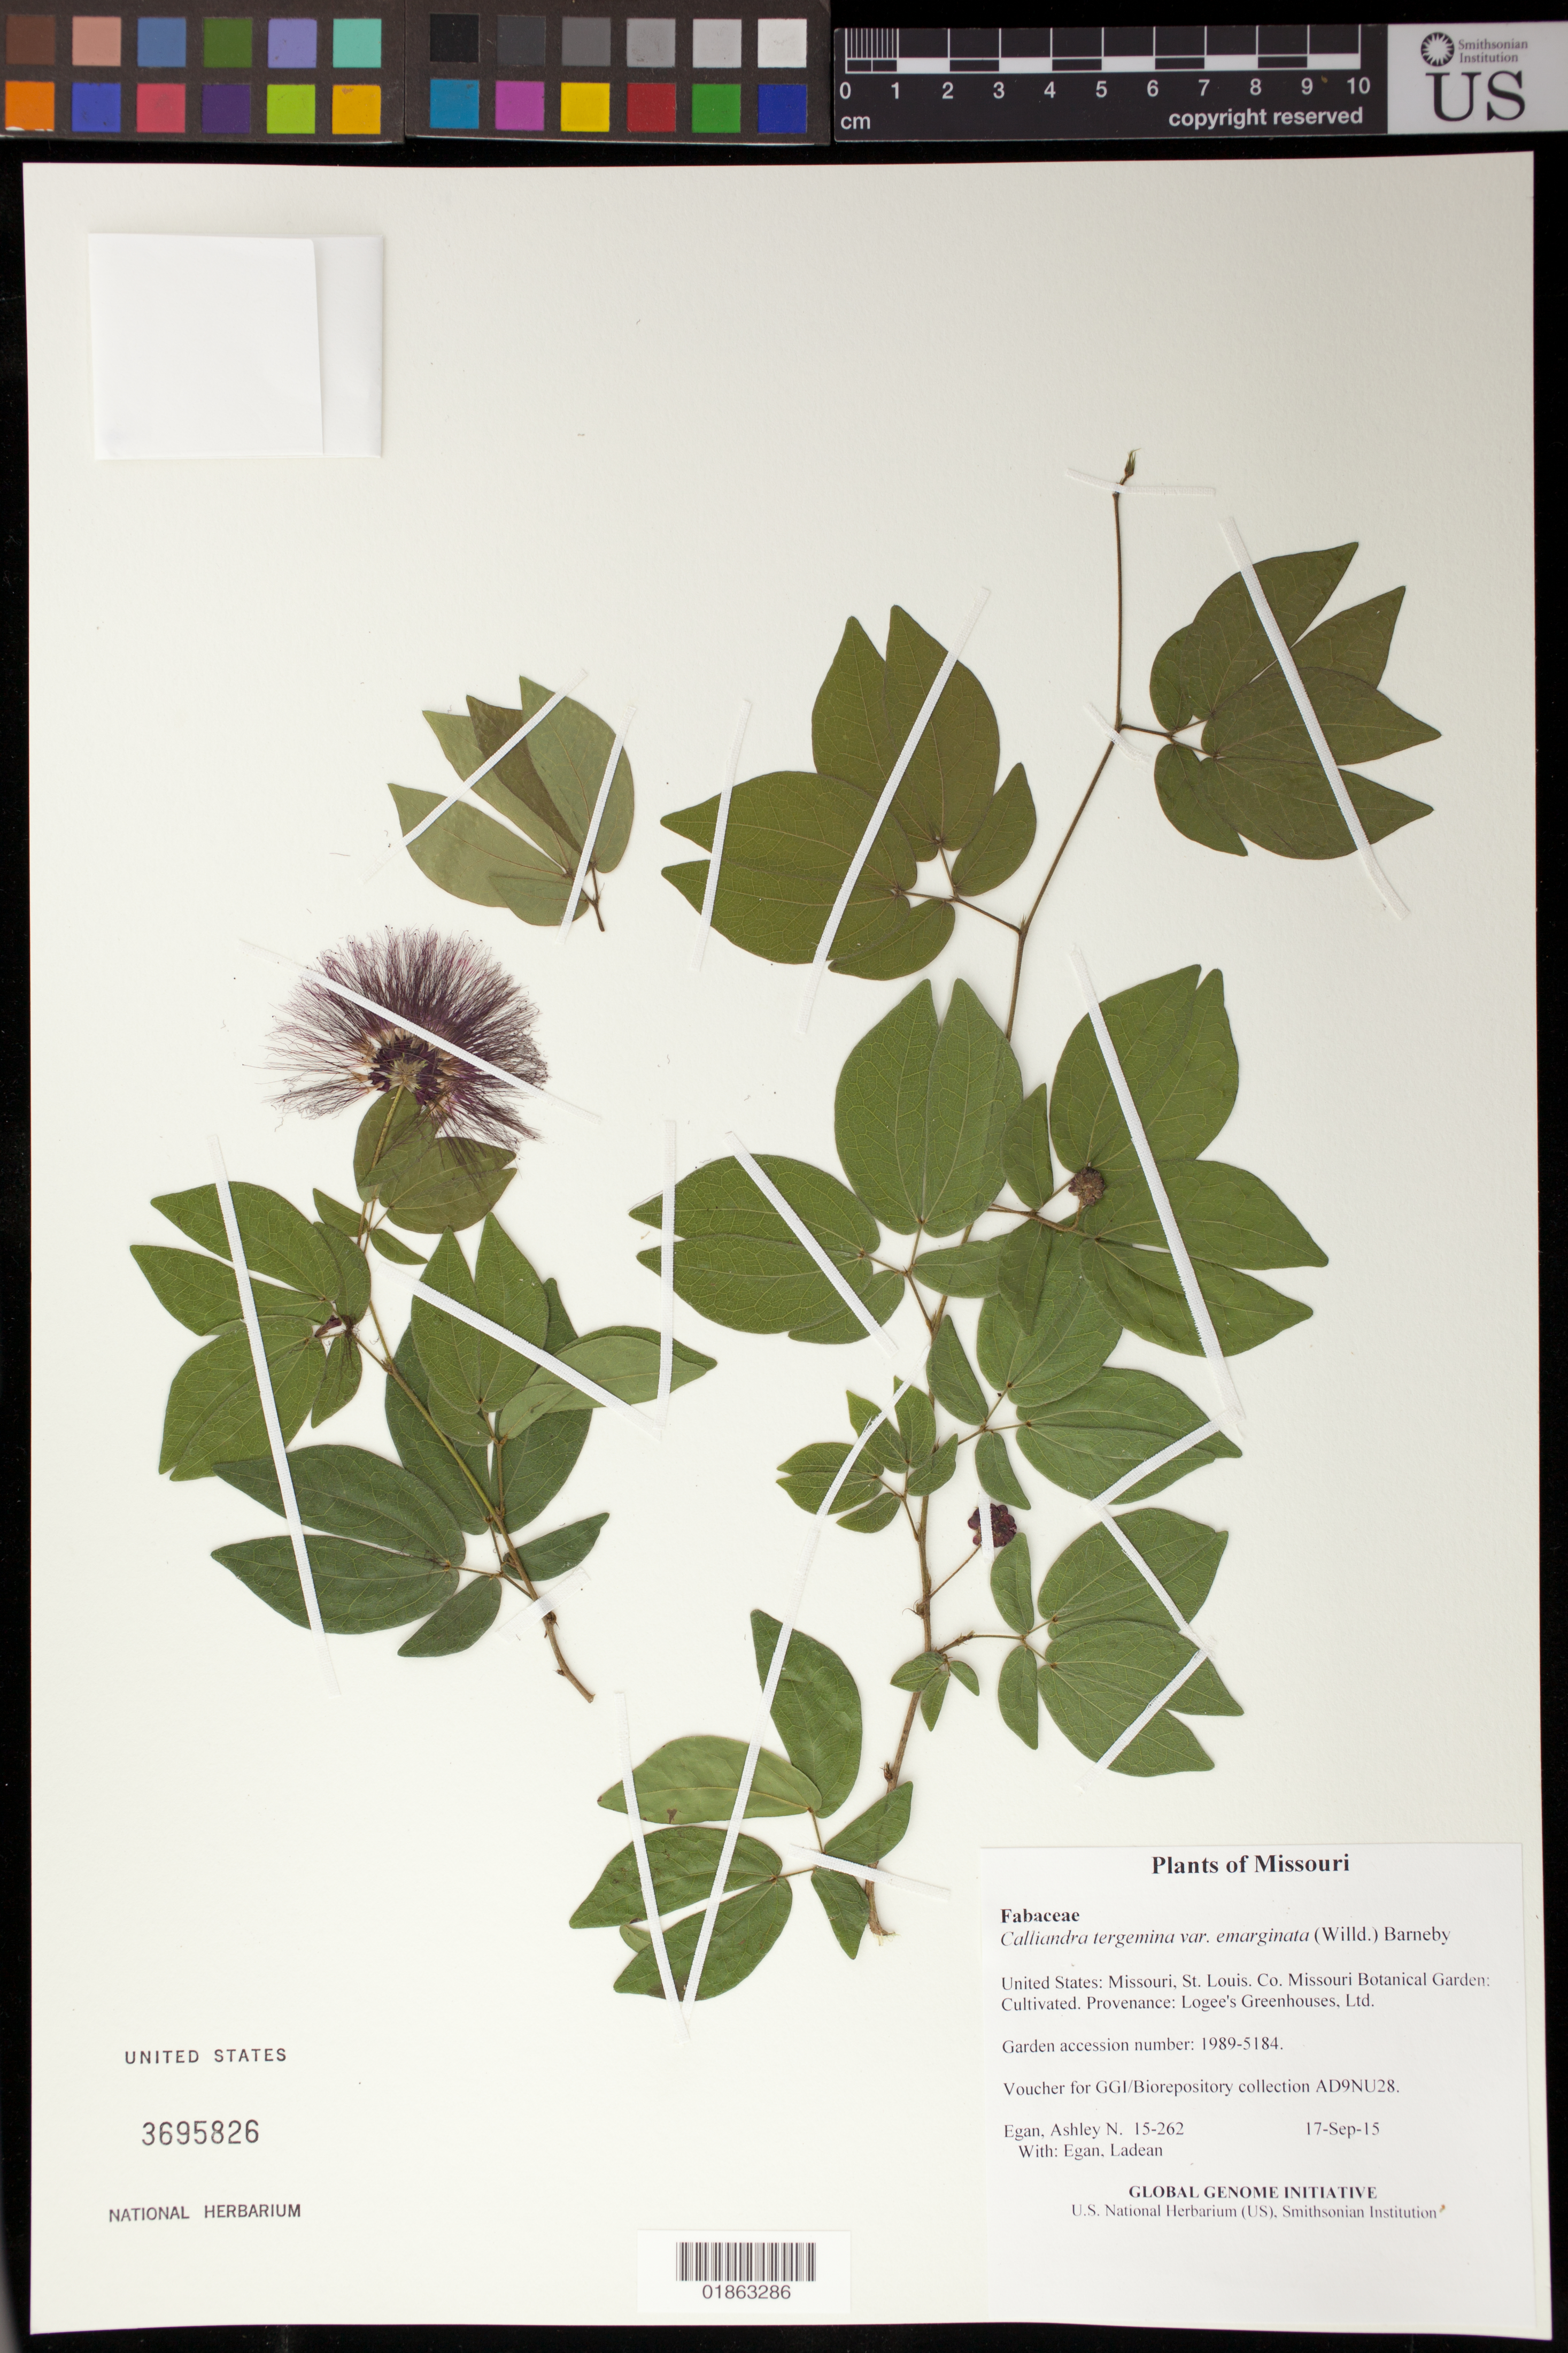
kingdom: Plantae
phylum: Tracheophyta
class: Magnoliopsida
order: Fabales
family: Fabaceae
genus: Calliandra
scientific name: Calliandra tergemina var. emarginata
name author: (Willd.) Barneby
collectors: A. N. Egan & L. Egan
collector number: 15-262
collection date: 2015-09-17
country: United States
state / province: Missouri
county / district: St. Louis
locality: Missouri Botanical Garden: Cultivated. Provenance: Logee's Greenhouses, Ltd.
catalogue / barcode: US 3695826